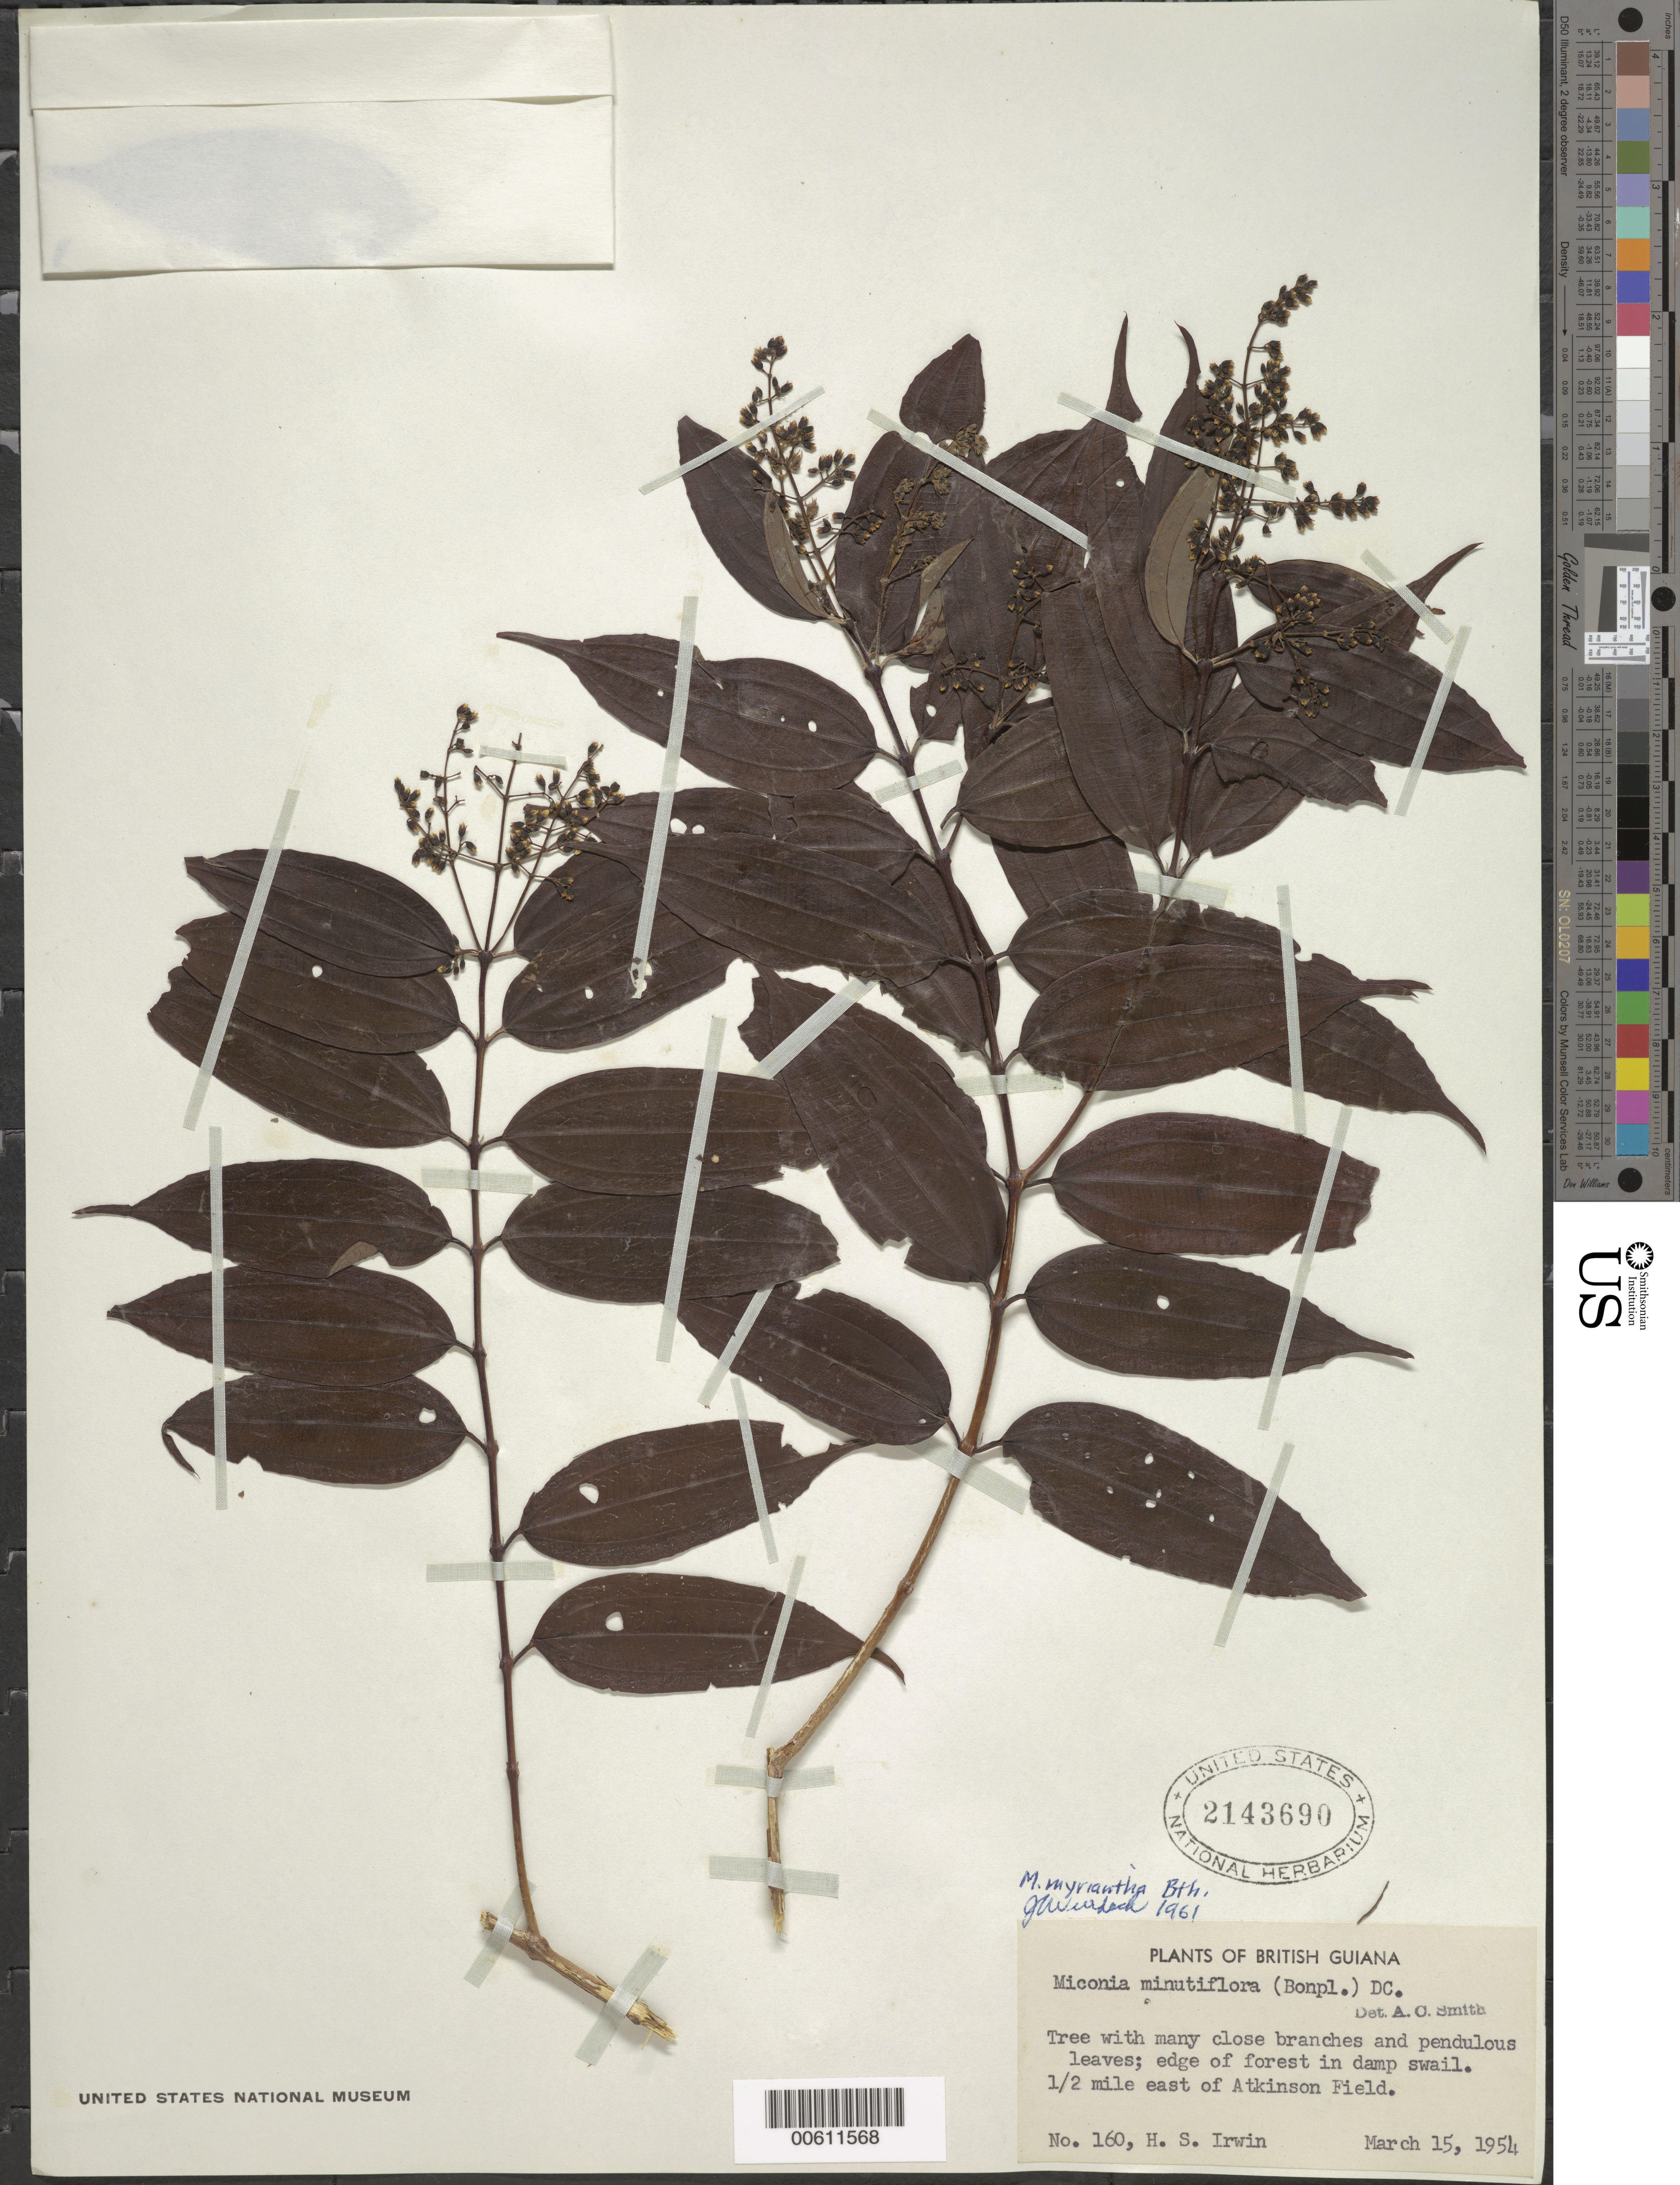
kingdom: Plantae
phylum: Tracheophyta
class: Magnoliopsida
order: Myrtales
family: Melastomataceae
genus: Miconia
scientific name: Miconia myriantha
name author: Benth.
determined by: Wurdack, John J., (US), US (UNITED STATES)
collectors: H. Irwin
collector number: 160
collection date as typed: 15-Mar-54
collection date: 1954-03-15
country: Guyana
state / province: Demerara-Mahaica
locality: Atkinson Field, 0.5 mi. E of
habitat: Edge of forest in damp swale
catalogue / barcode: US 2143690